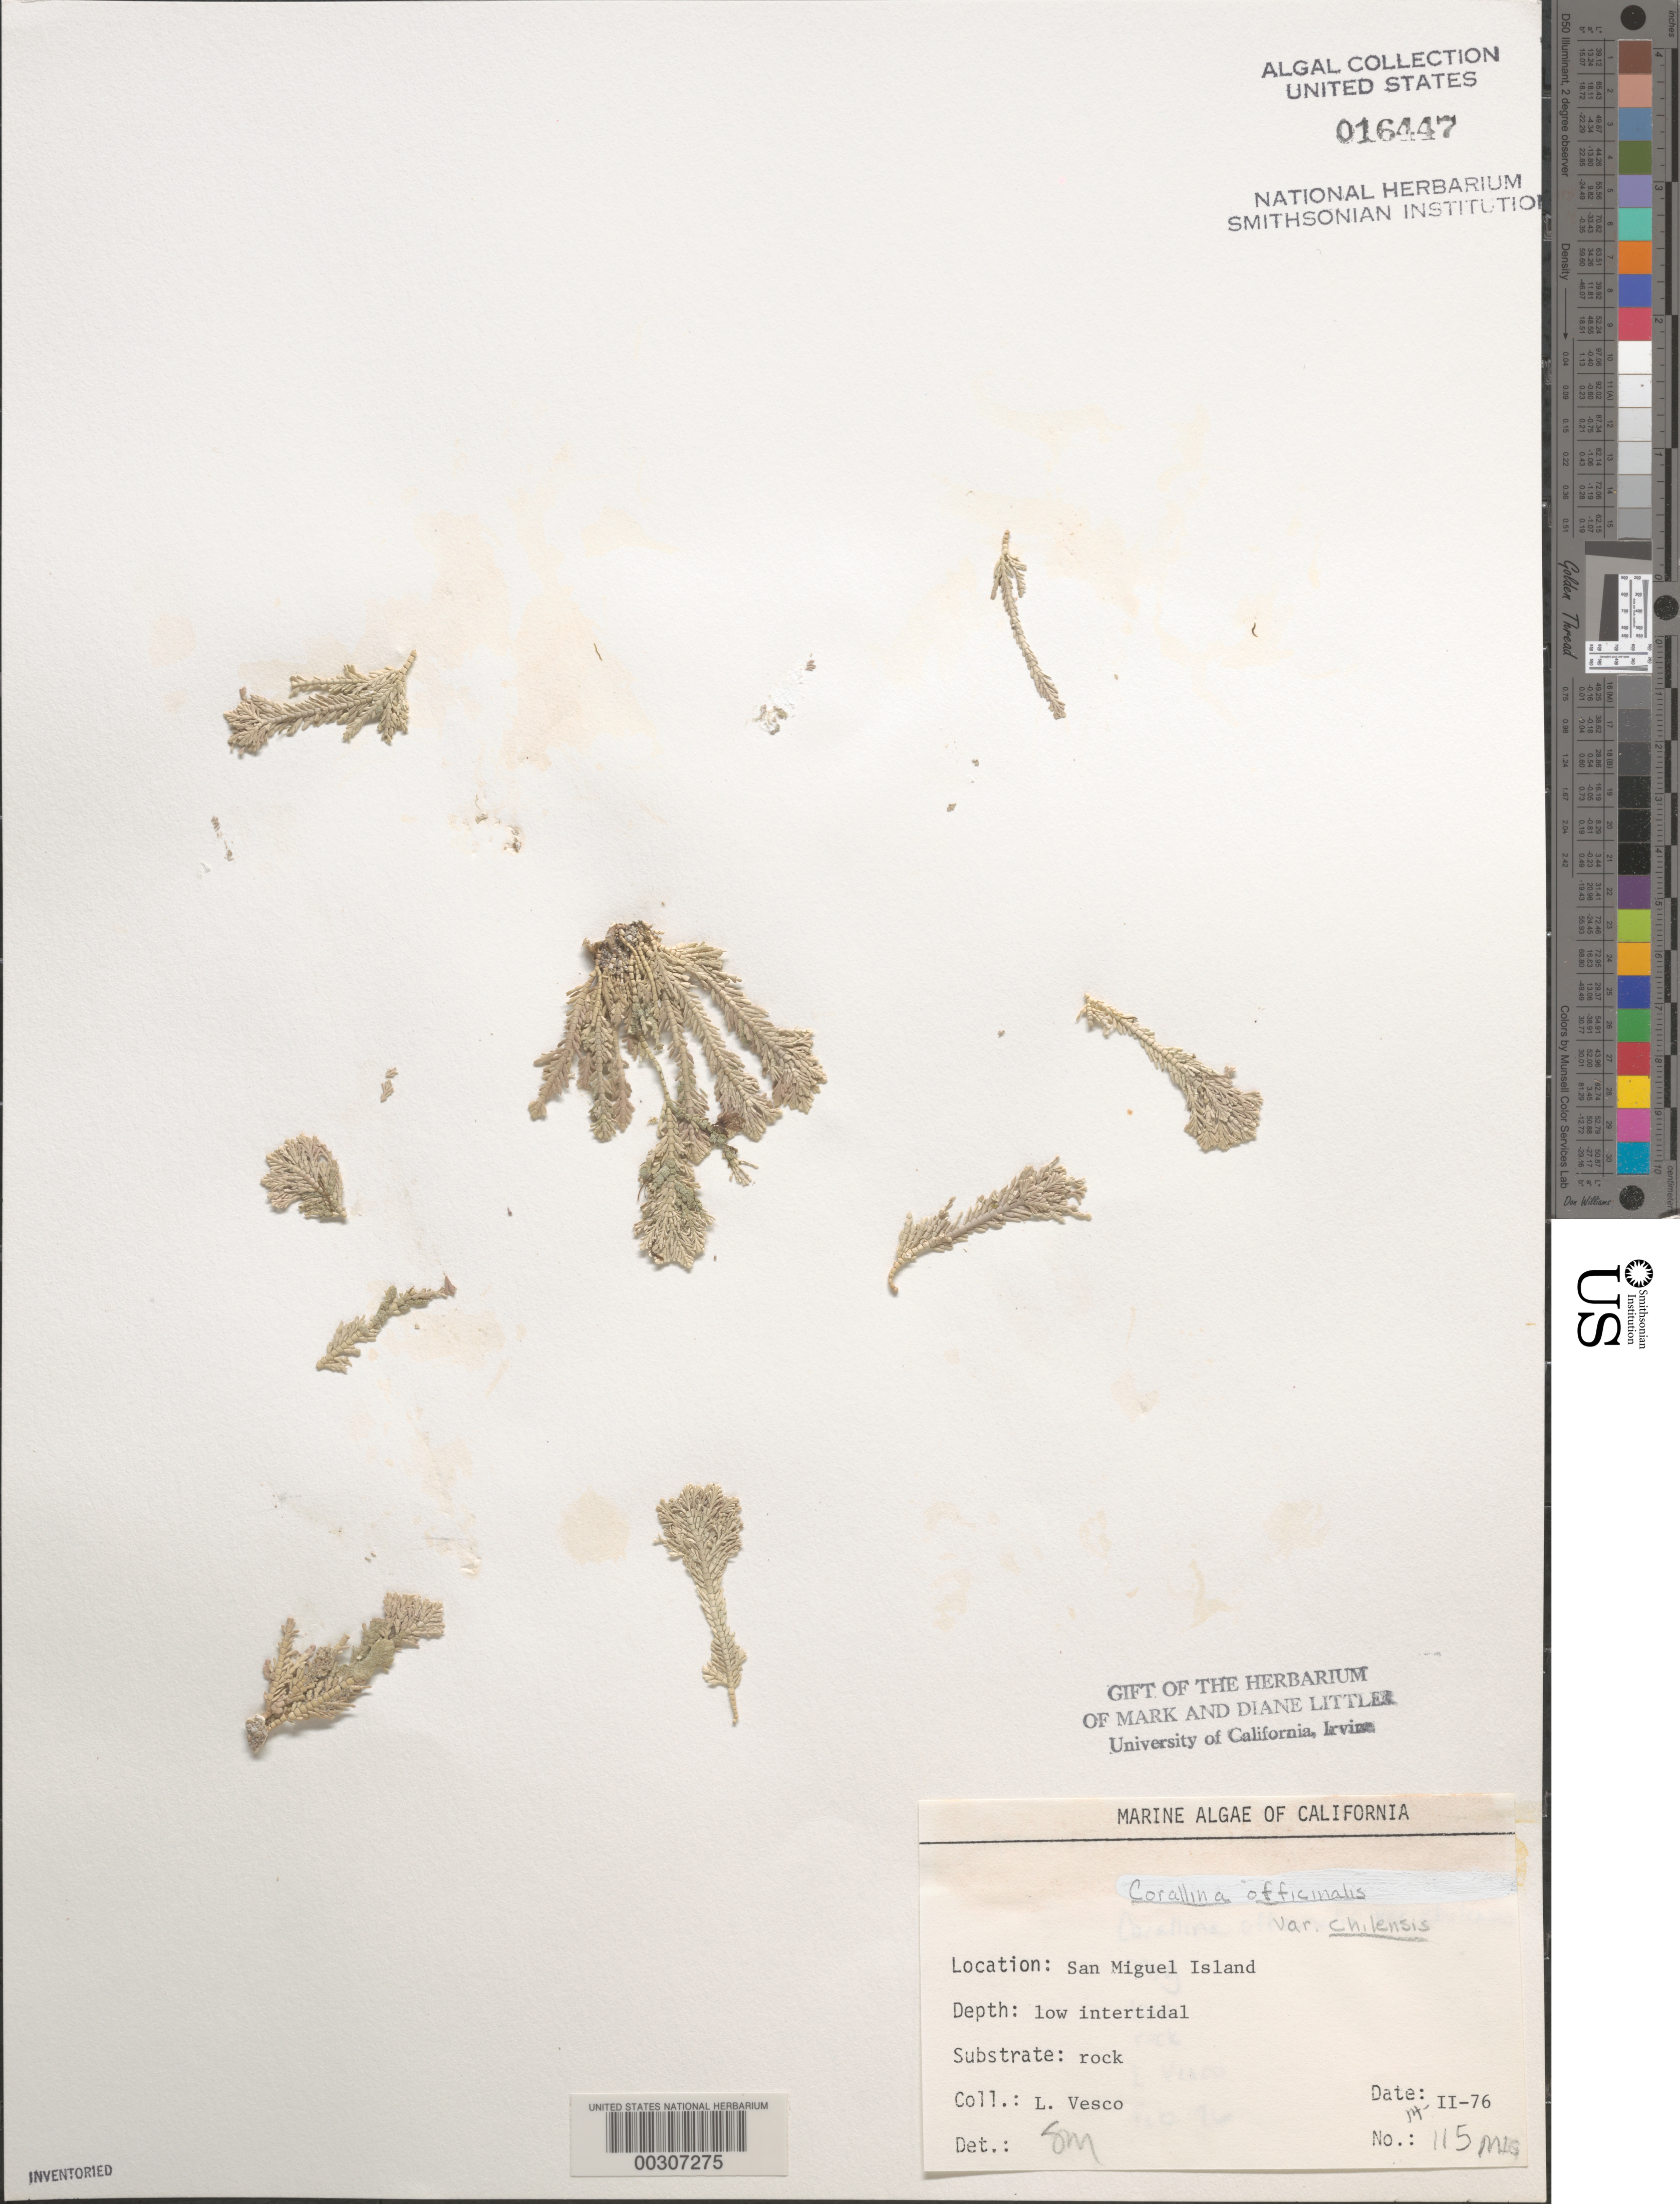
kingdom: Plantae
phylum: Rhodophyta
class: Florideophyceae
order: Corallinales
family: Corallinaceae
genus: Corallina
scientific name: Corallina officinalis var. chilensis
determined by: Murray, S. N.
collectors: L. Vesco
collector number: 115-mig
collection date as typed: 14 Feb 1976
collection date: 1976-02-14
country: United States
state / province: California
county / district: Santa Barbara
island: San Miguel Island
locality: Cuyler Harbor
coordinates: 34 02'55"N, 120 20'08"W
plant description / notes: BLM-SOCALBIGHT Rocky Intertidal Survey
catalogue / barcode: US 16447